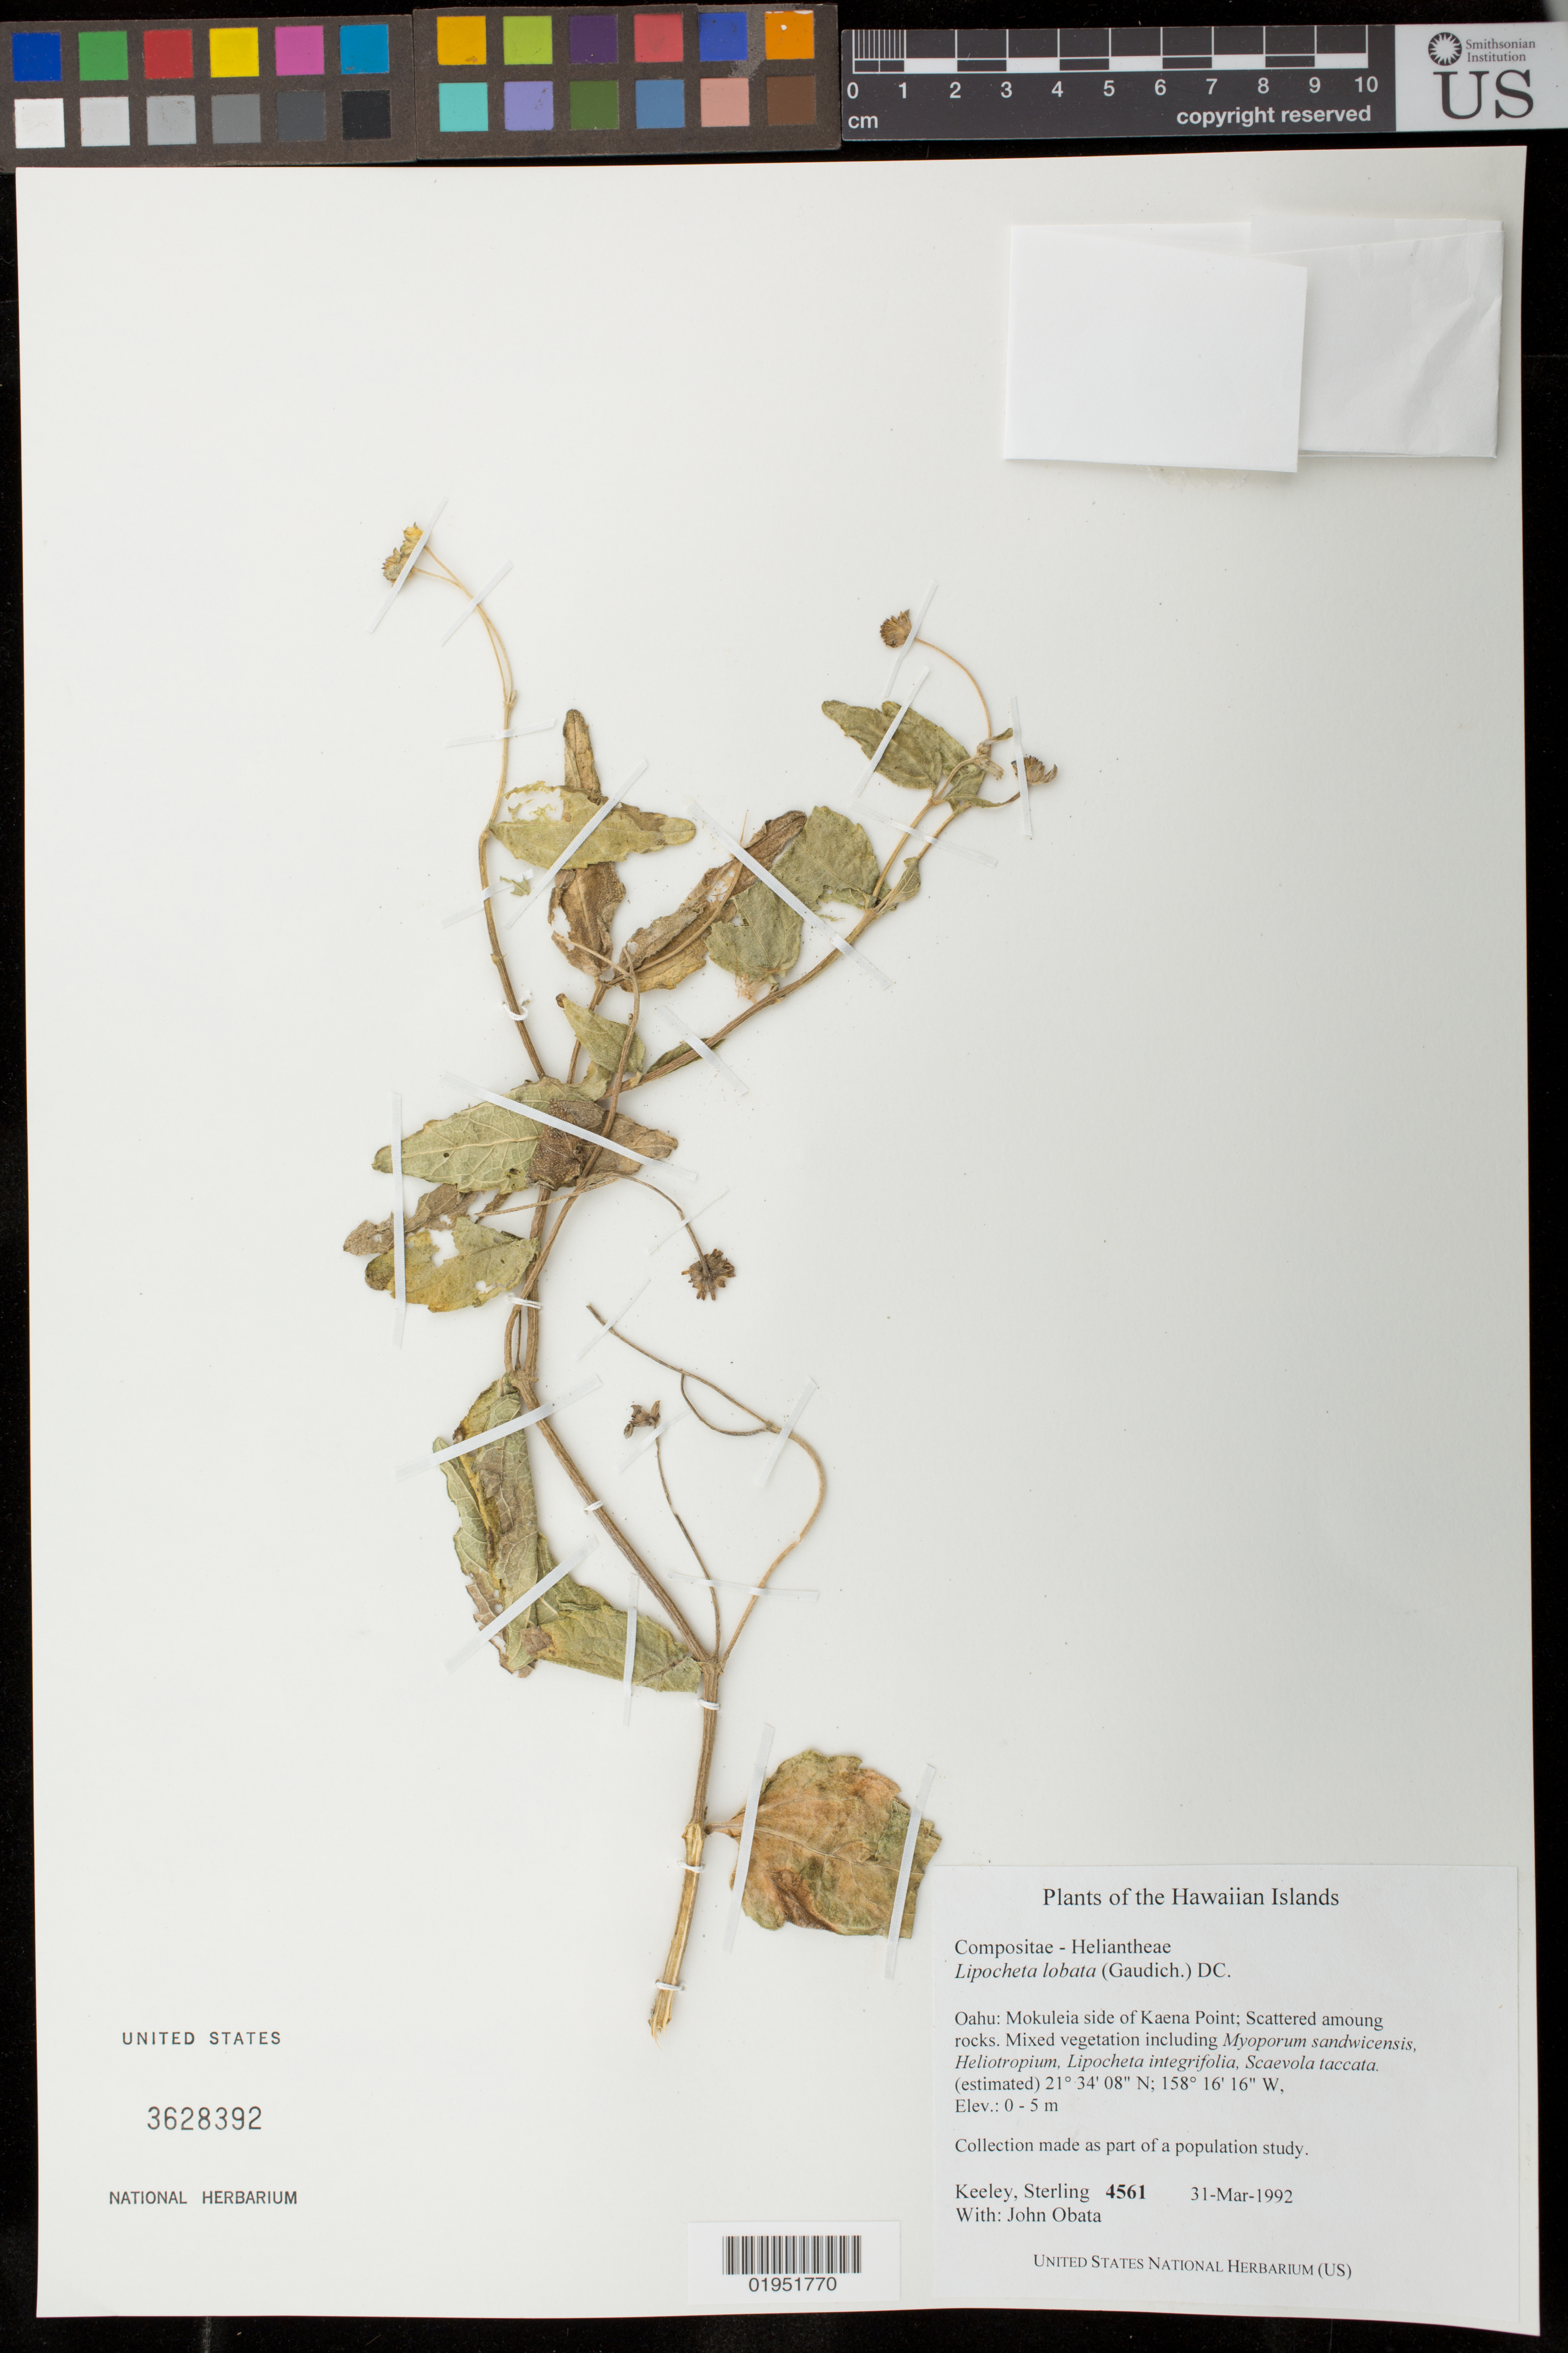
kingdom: Plantae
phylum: Tracheophyta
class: Magnoliopsida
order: Asterales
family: Asteraceae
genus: Lipochaeta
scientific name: Lipochaeta lobata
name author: (Gaudich.) DC.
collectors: S. Keeley & J. Obata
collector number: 4561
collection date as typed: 31 Mar 1992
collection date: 1992-03-31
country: United States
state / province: Hawaii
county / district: Honolulu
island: Oahu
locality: Mokuleia side of Kaena Point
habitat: Scattered amoung rocks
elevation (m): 0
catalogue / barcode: US 3628392